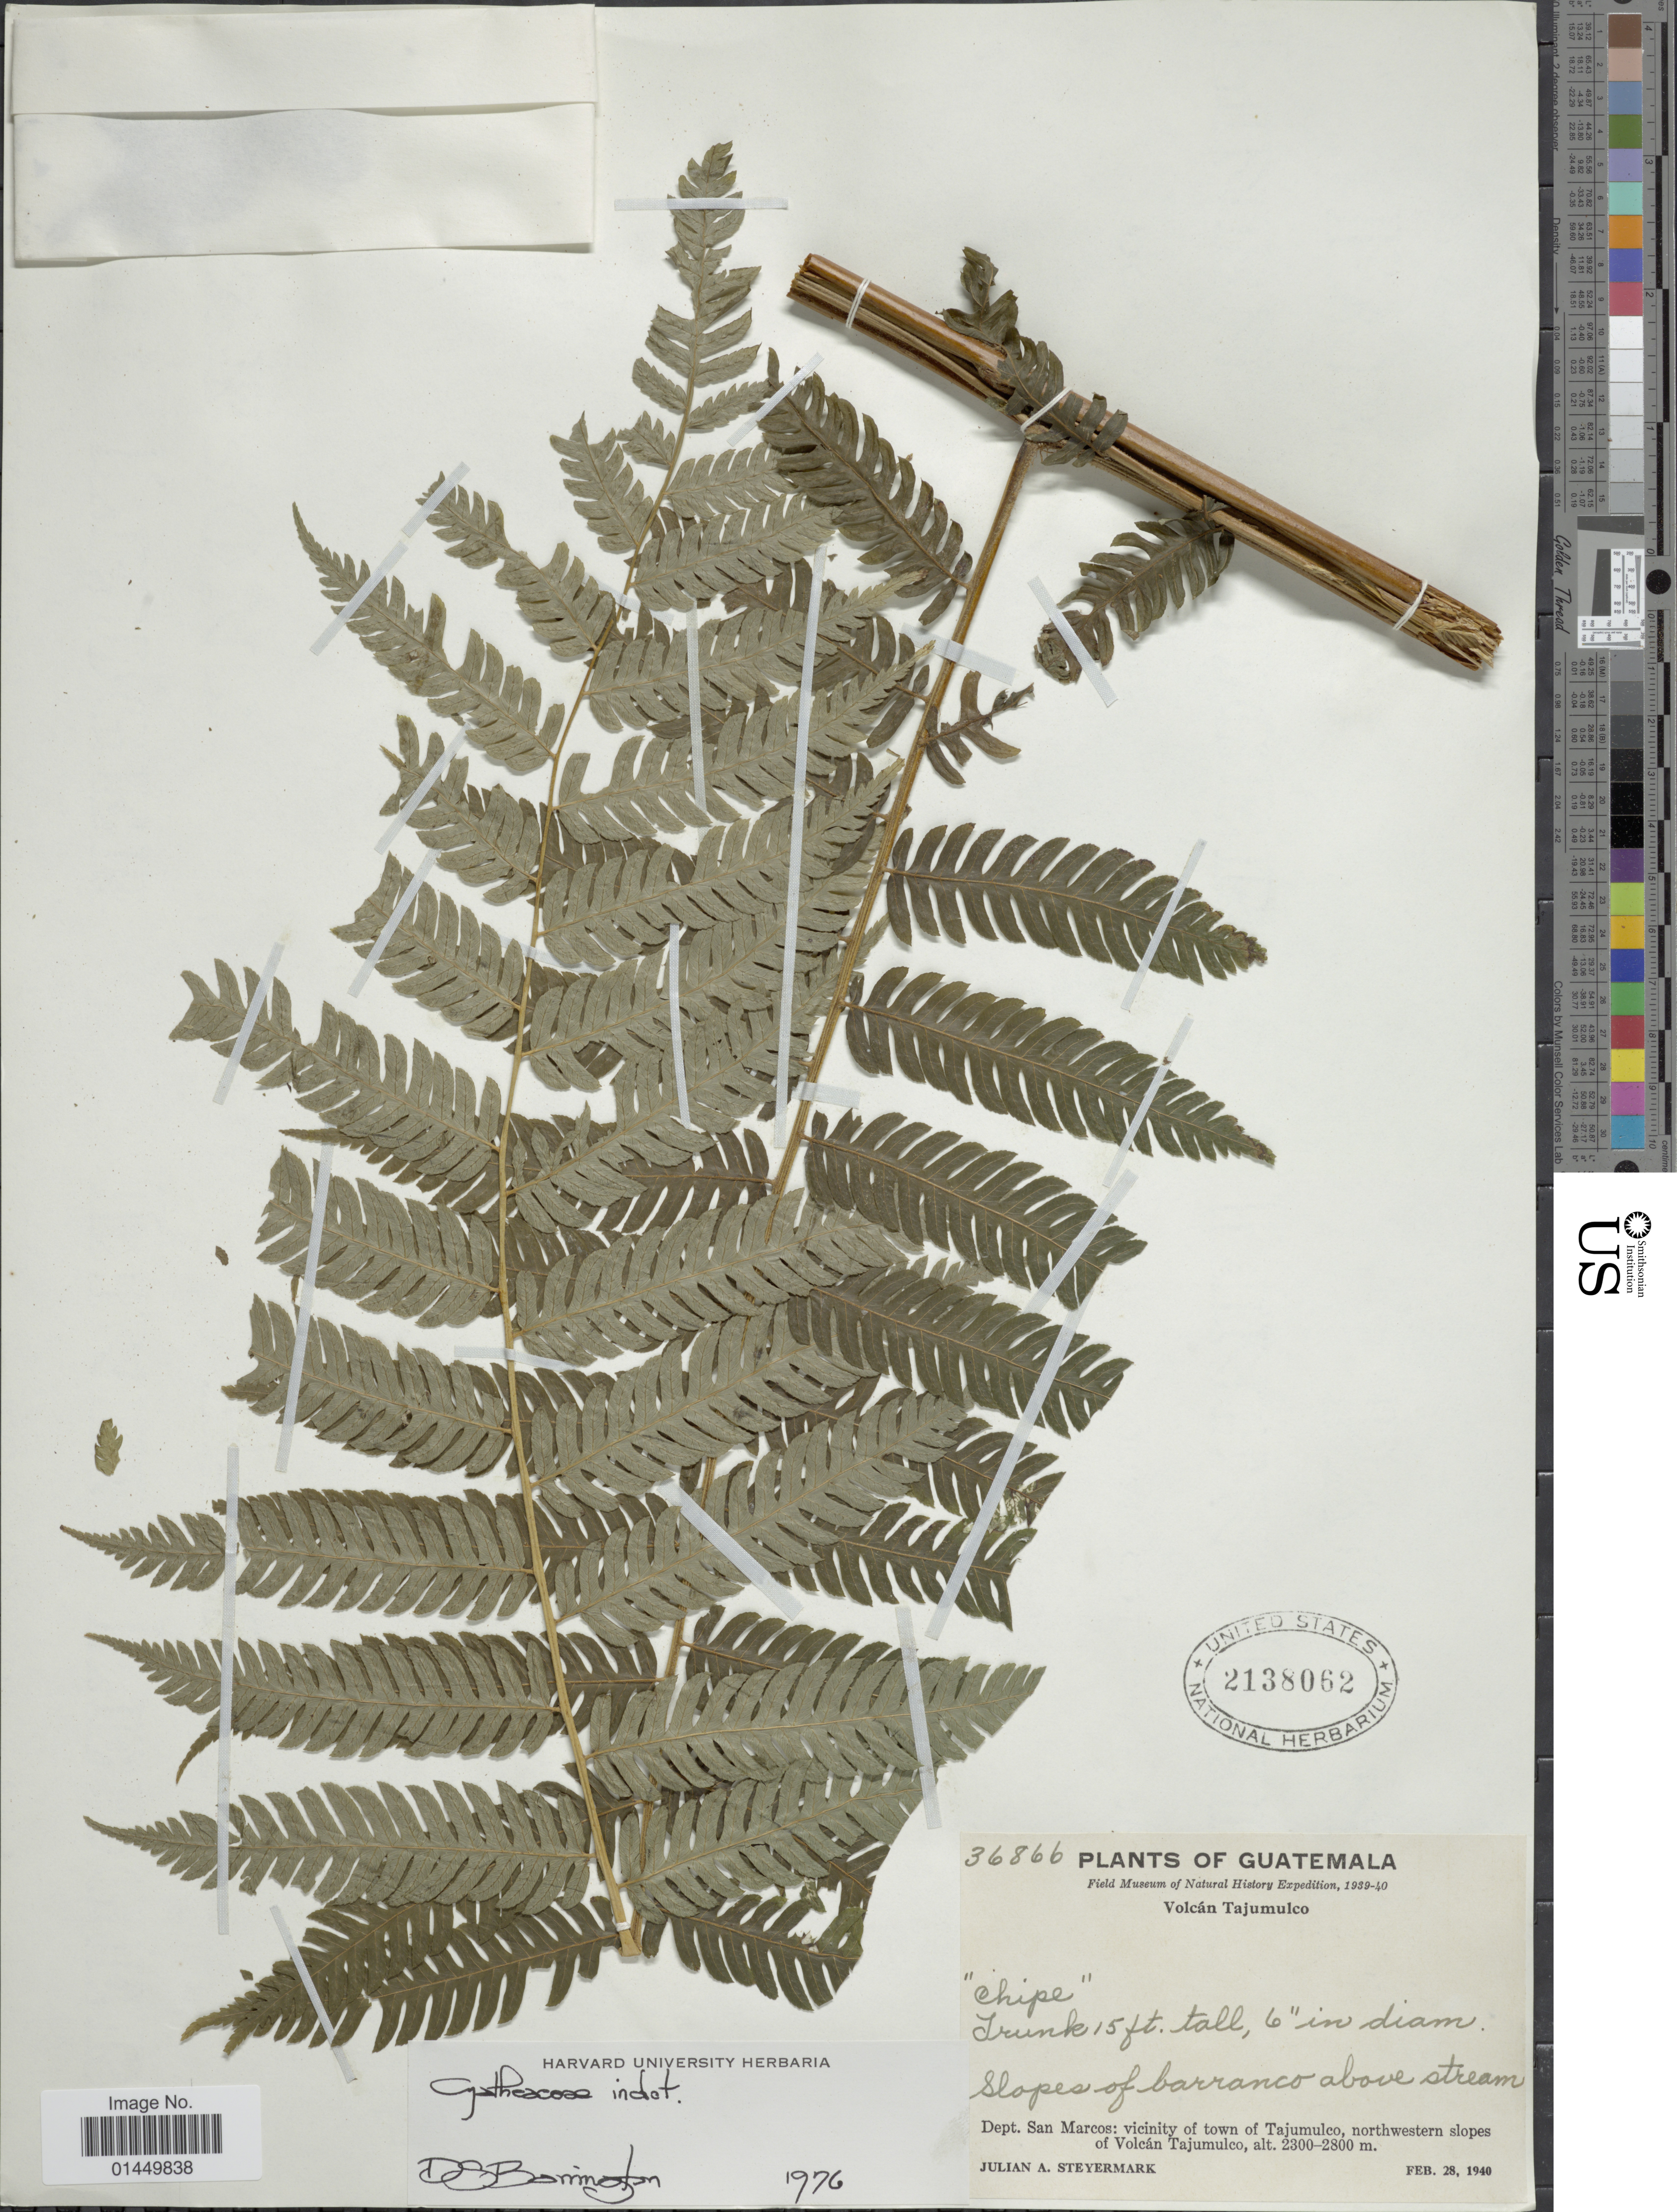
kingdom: Plantae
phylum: Tracheophyta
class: Polypodiopsida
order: Cyatheales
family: Cyatheaceae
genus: Cyathea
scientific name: Cyathea sp.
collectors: J. Steyermark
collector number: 36866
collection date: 1940-02-28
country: Guatemala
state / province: San Marcos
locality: Volcan Tajumulco, Dept. San Marcos: vicinity of town of Tajumulco, northwestern slopes of volcan Tajumulco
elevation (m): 2300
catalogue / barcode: US 2138062